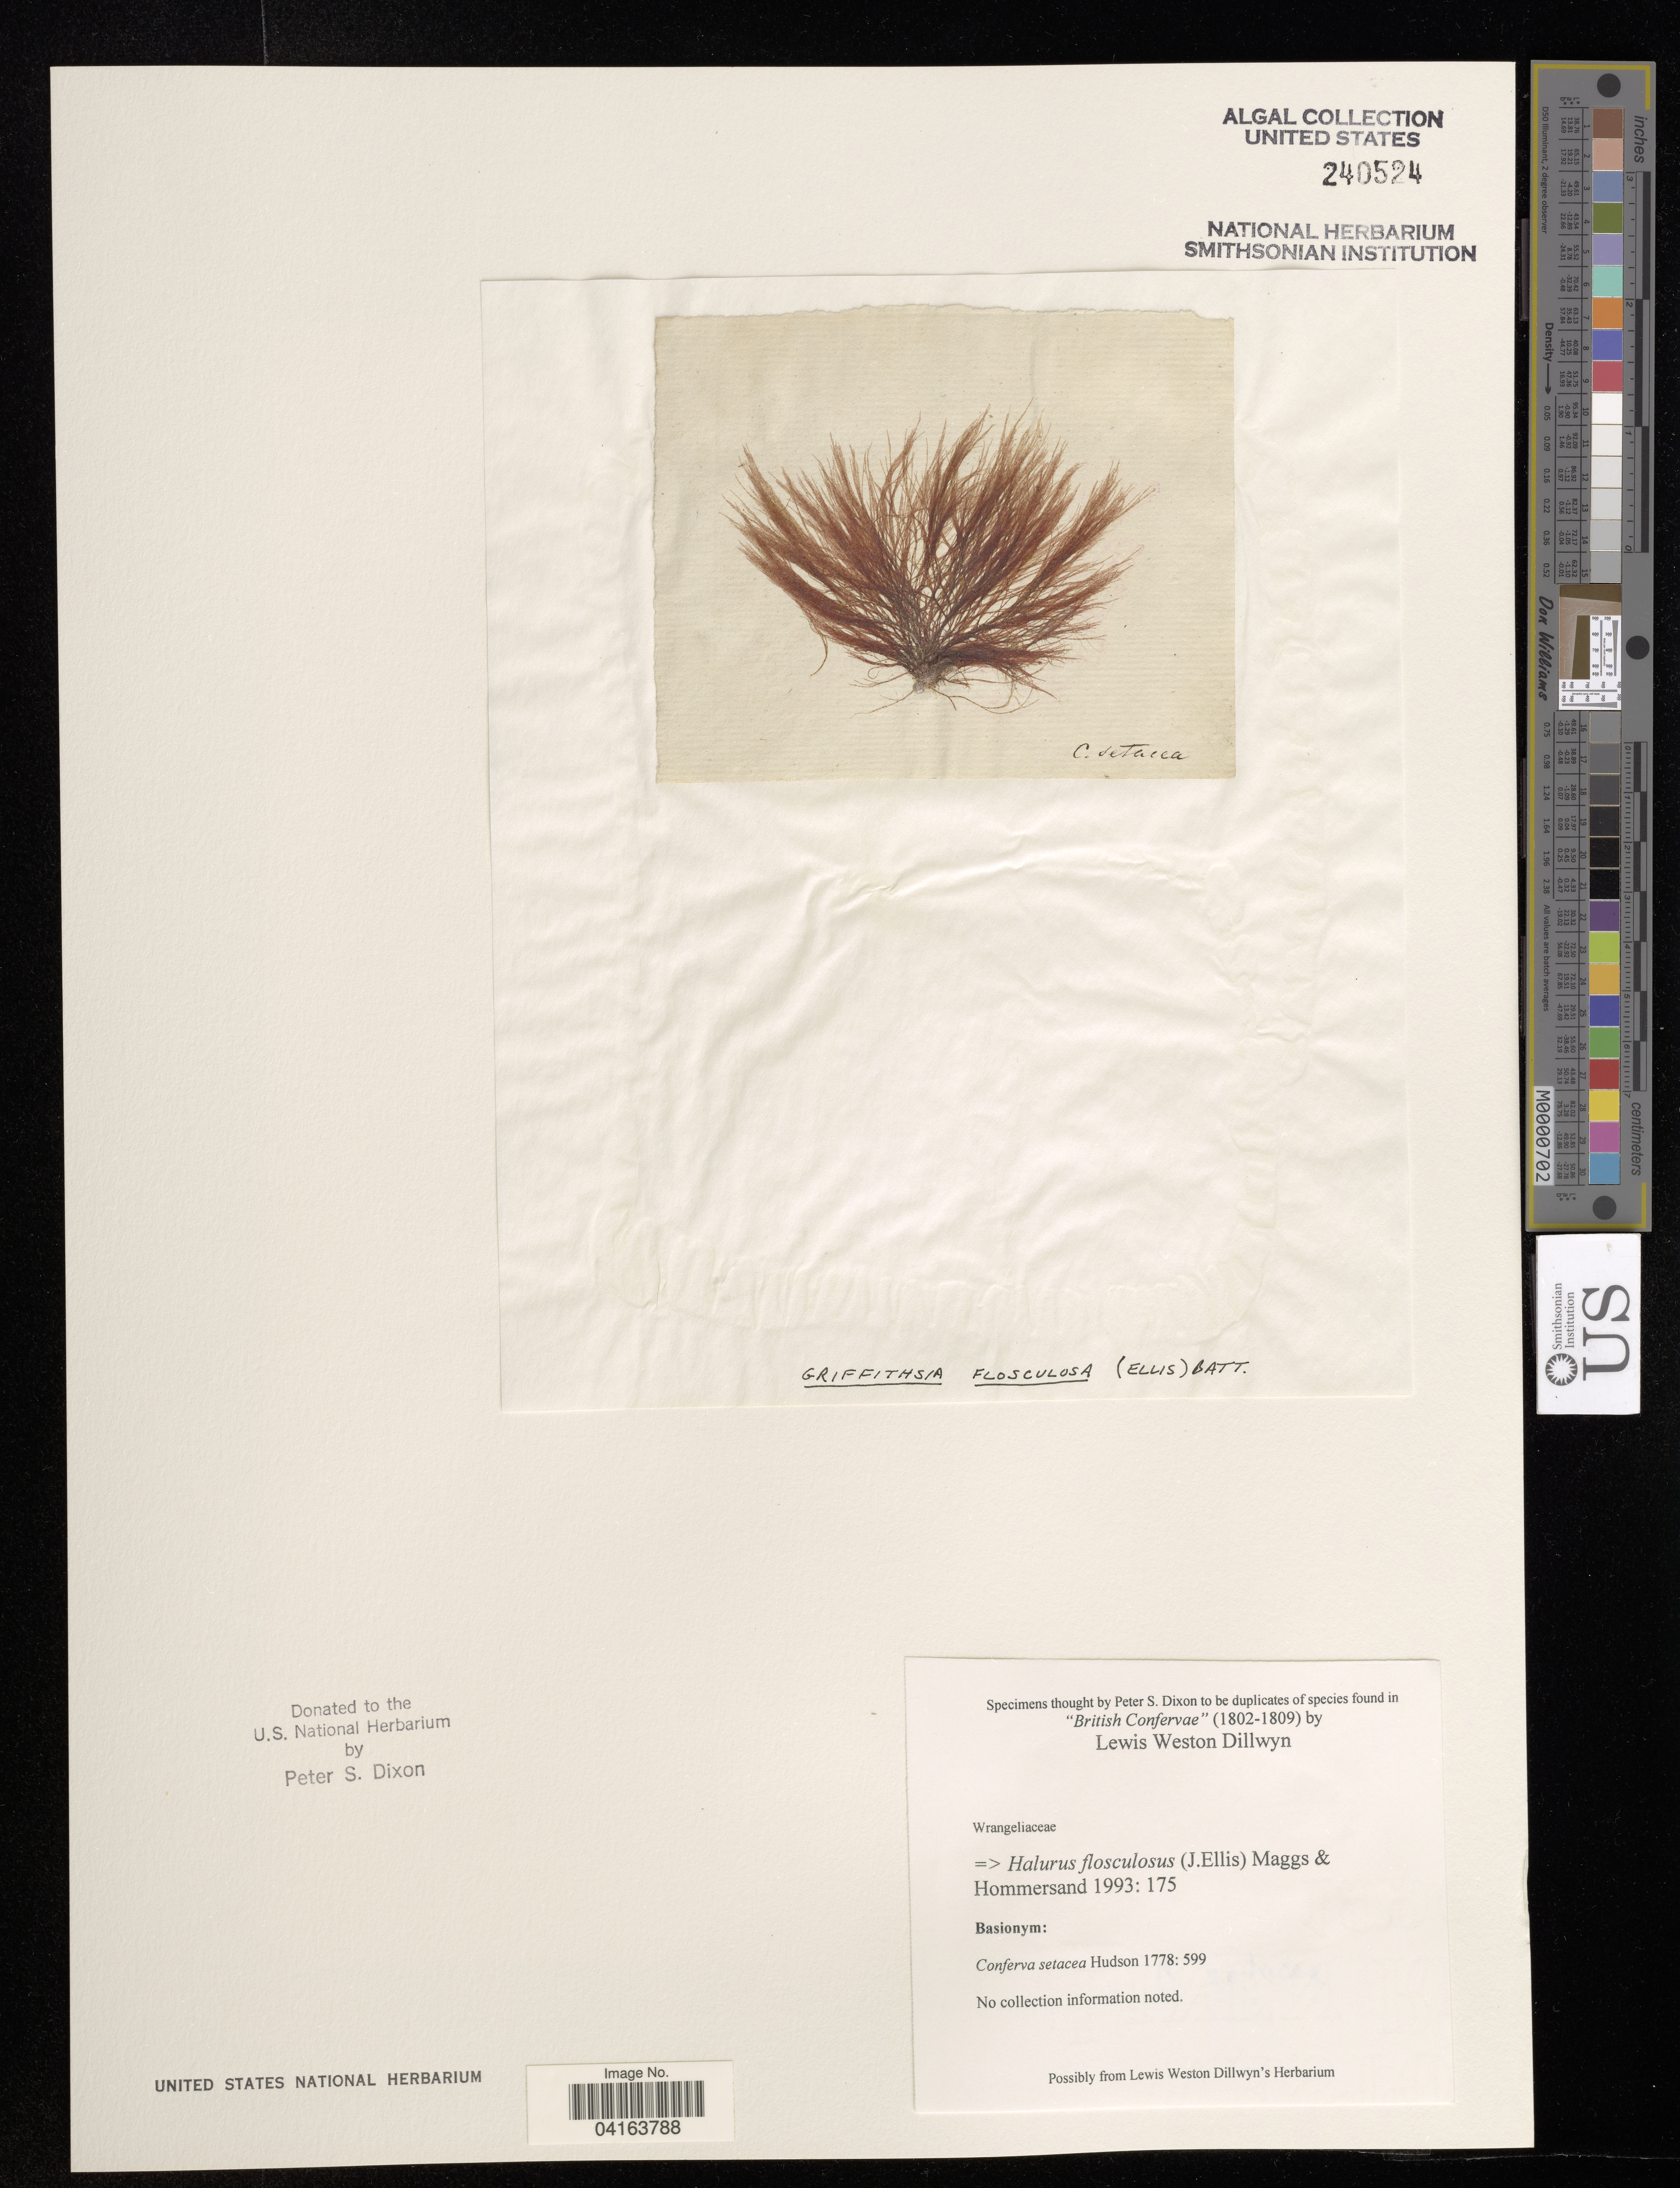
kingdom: Plantae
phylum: Rhodophyta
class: Florideophyceae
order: Ceramiales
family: Wrangeliaceae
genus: Halurus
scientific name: Halurus flosculosus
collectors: P. S. Dixon & L. W. Dillwyn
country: United Kingdom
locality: British Confervae.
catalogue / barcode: US 240524